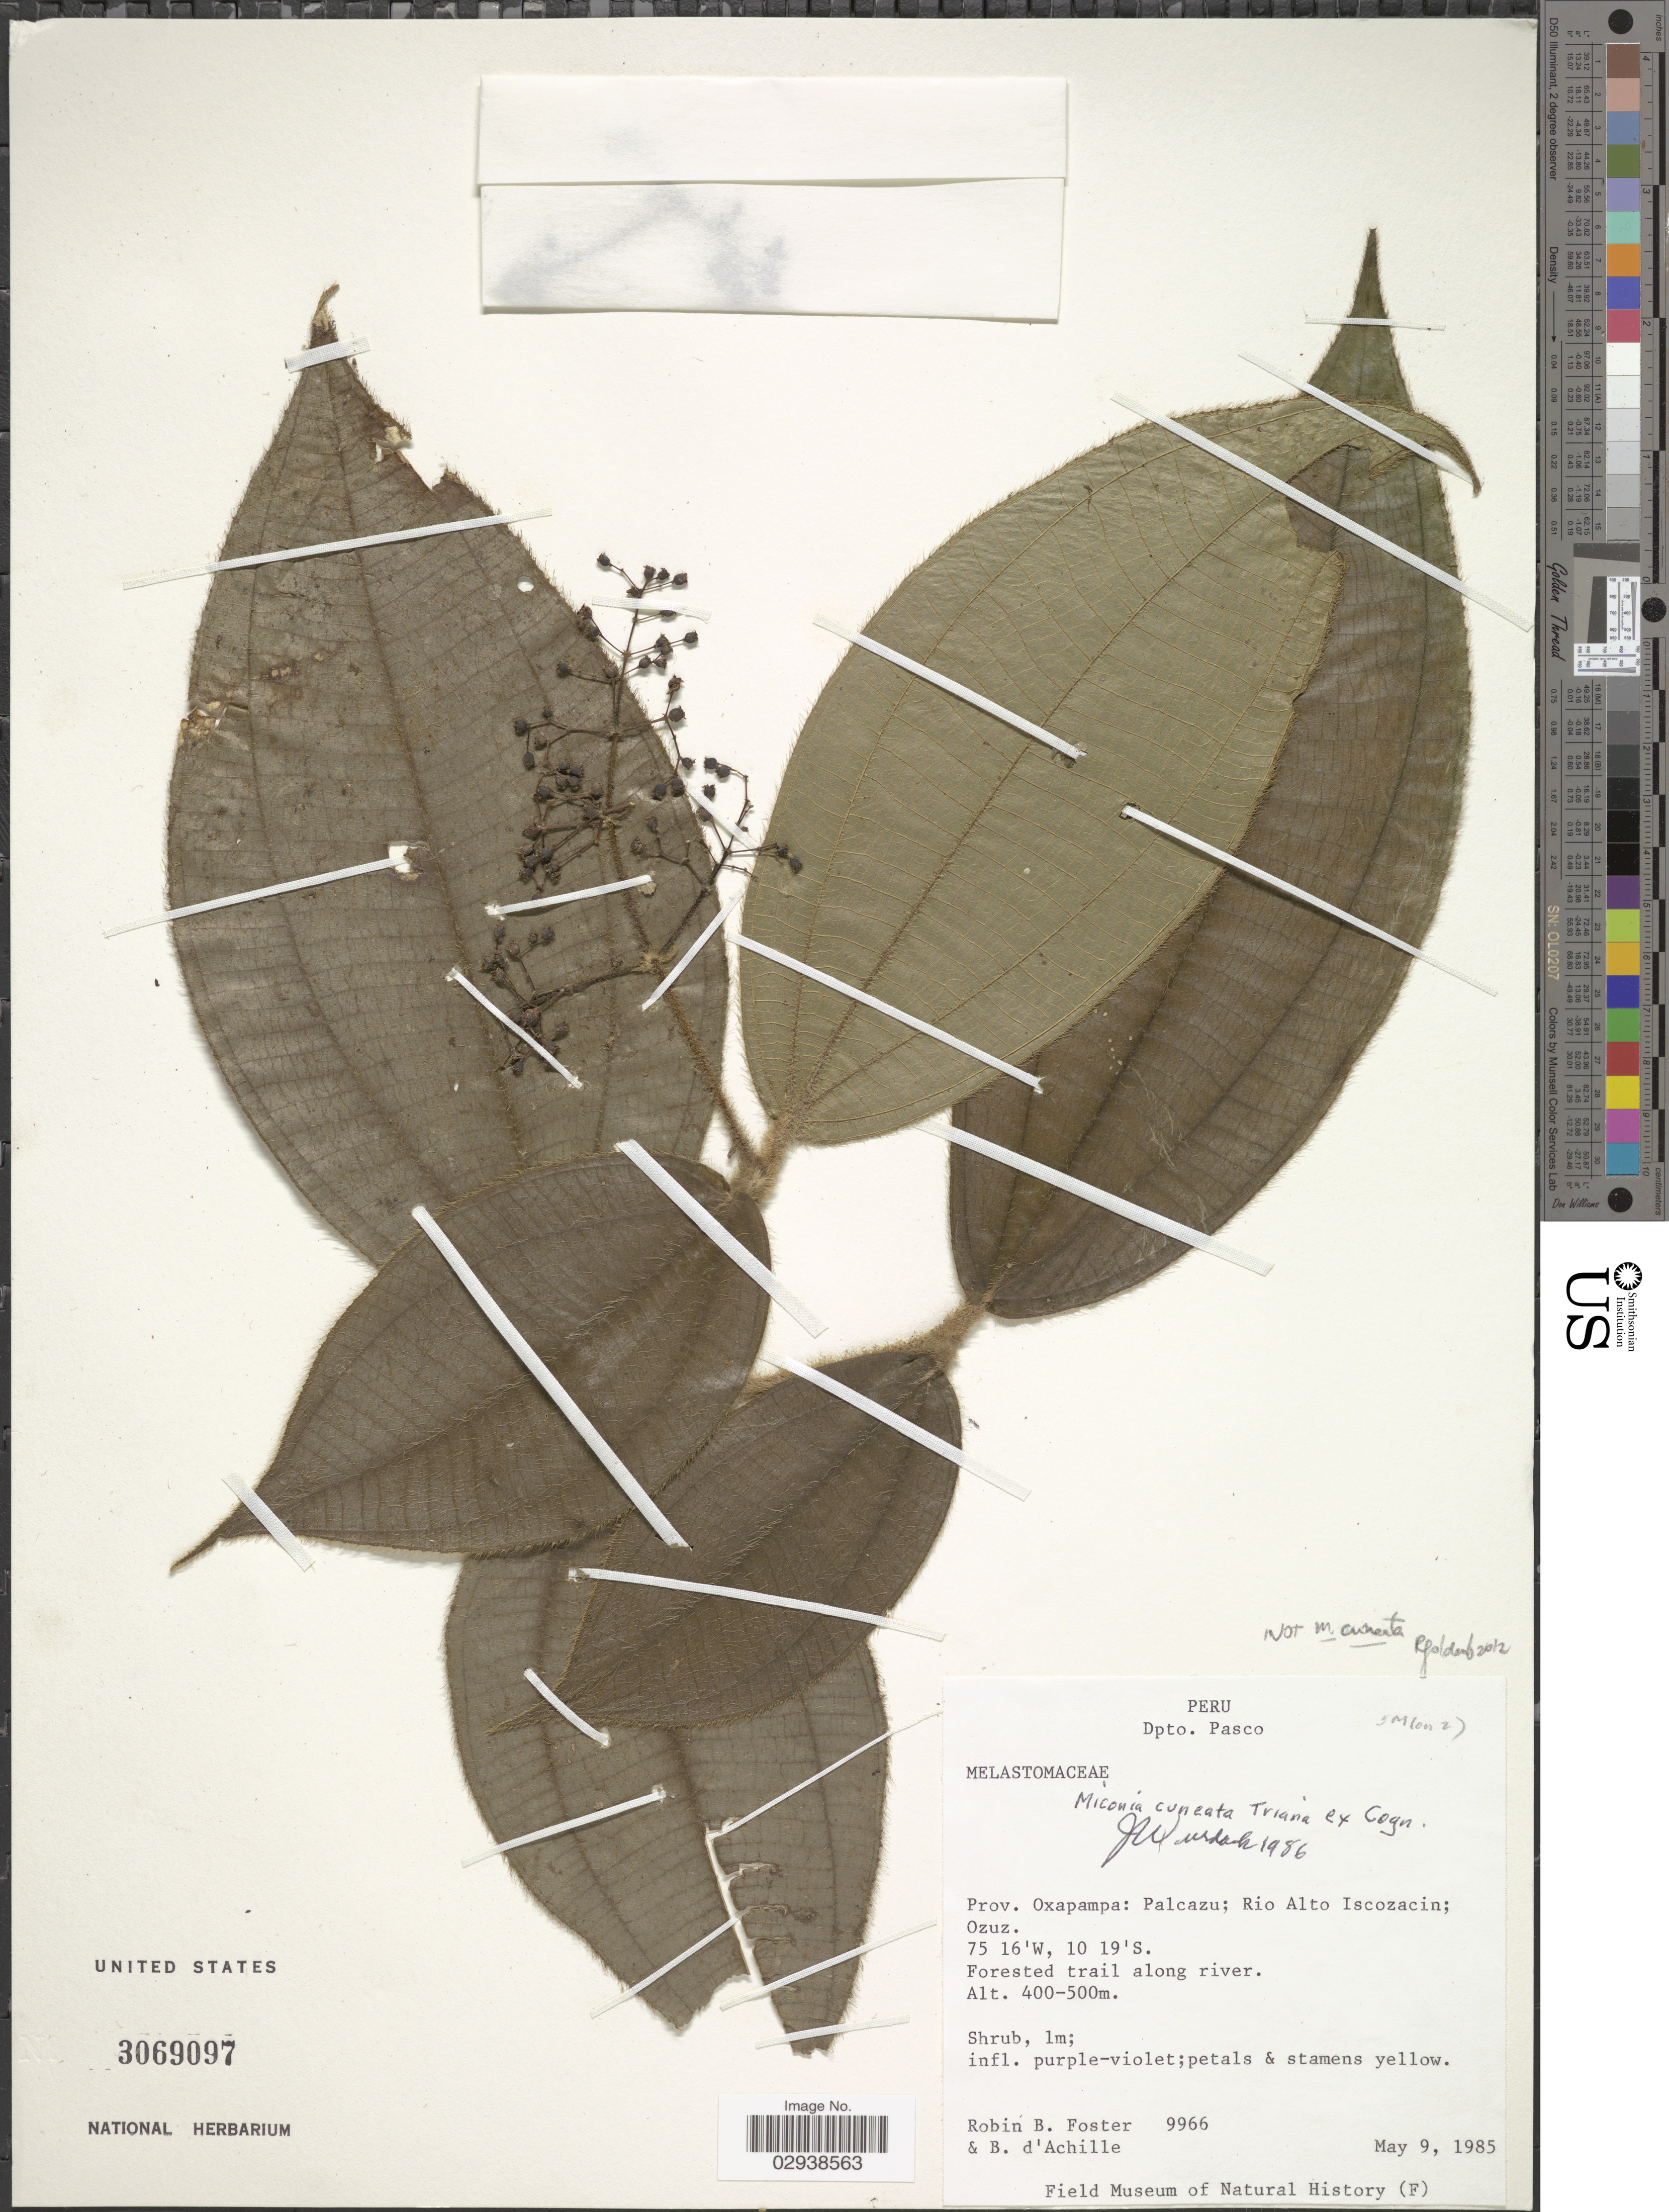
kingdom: Plantae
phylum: Tracheophyta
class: Magnoliopsida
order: Myrtales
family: Melastomataceae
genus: Miconia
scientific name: Miconia cuneata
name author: Triana ex Cogn.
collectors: R. B. Foster & B. d'Achille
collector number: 9966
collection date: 1985-05-09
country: Peru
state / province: Pasco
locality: Dpto. Pasco, Prov. Oxapampa: Rio Alto Iscozacin; Ozuz.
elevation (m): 400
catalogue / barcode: US 3069097